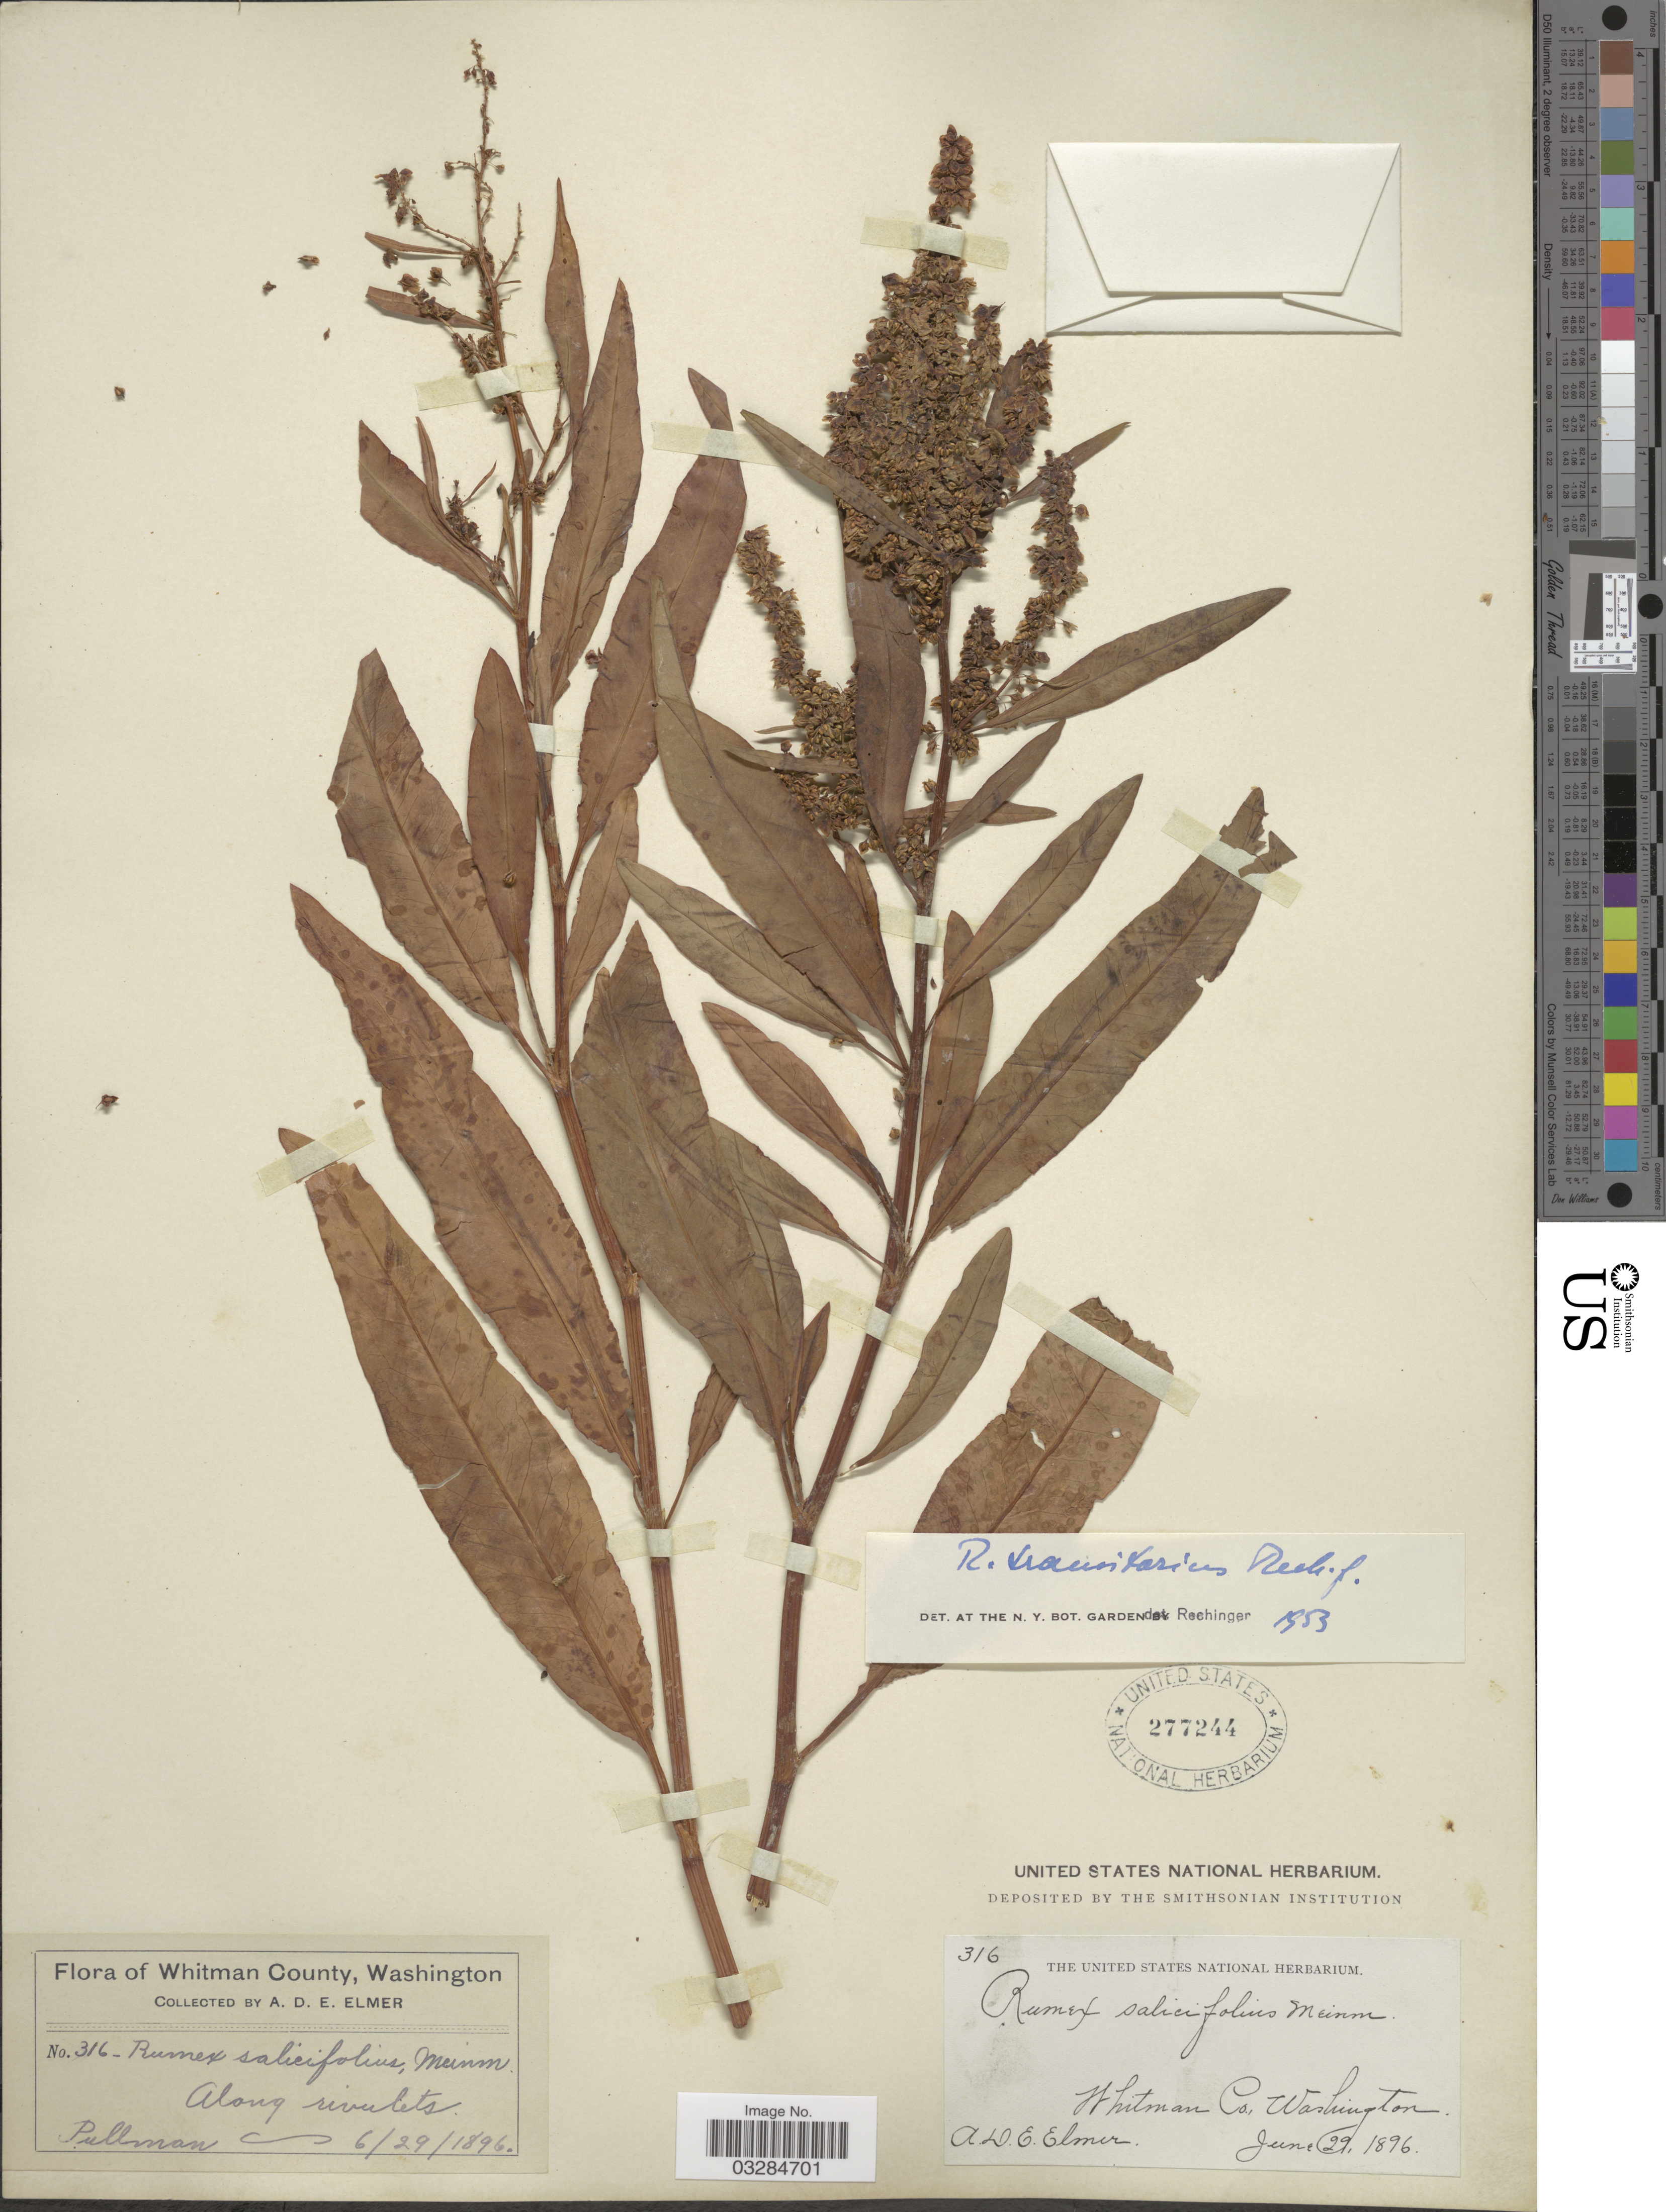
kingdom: Plantae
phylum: Tracheophyta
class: Magnoliopsida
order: Caryophyllales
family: Polygonaceae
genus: Rumex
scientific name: Rumex transitorius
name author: Rech. f.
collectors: A. D. E. Elmer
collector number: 316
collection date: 1896-06-29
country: United States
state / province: Washington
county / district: Whitman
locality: Whitman County. Pullman.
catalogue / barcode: US 277244